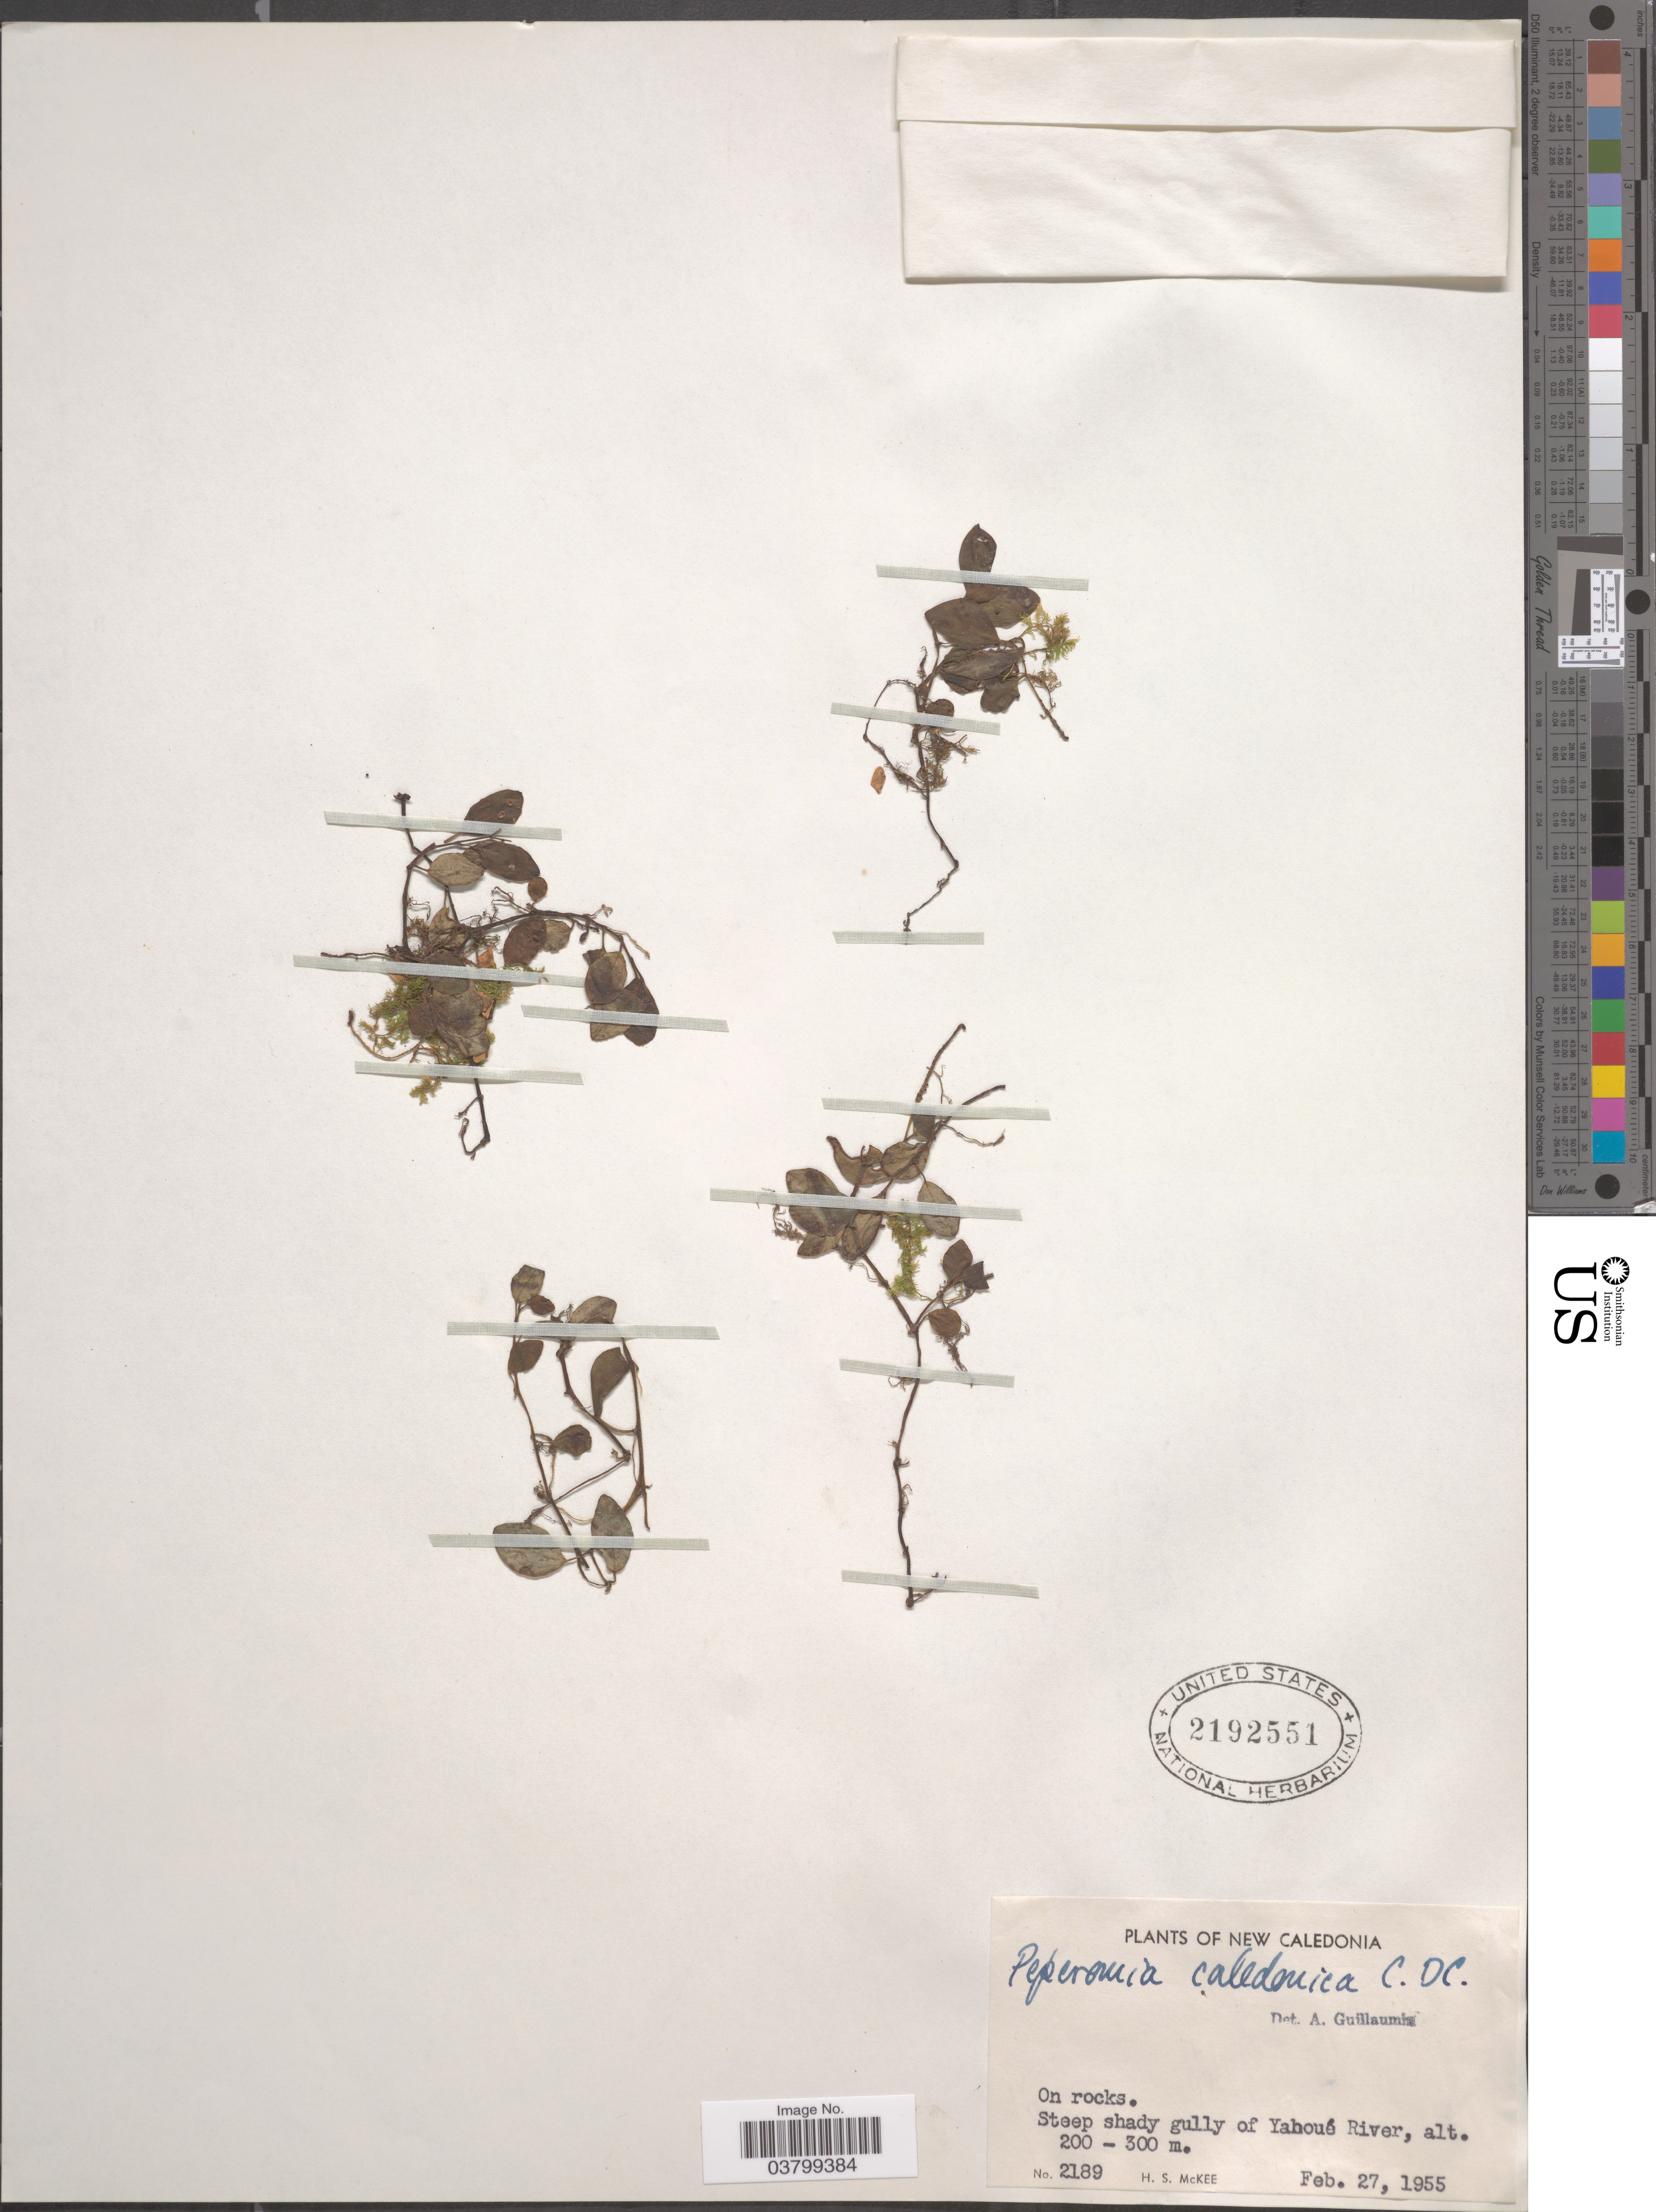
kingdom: Plantae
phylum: Tracheophyta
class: Magnoliopsida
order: Piperales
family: Piperaceae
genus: Peperomia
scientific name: Peperomia caledonica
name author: C. DC.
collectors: H. S. McKee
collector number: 2189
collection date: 1955-02-27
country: New Caledonia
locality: Steep shady gully of Yahoué River.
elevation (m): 200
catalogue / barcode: US 2192551